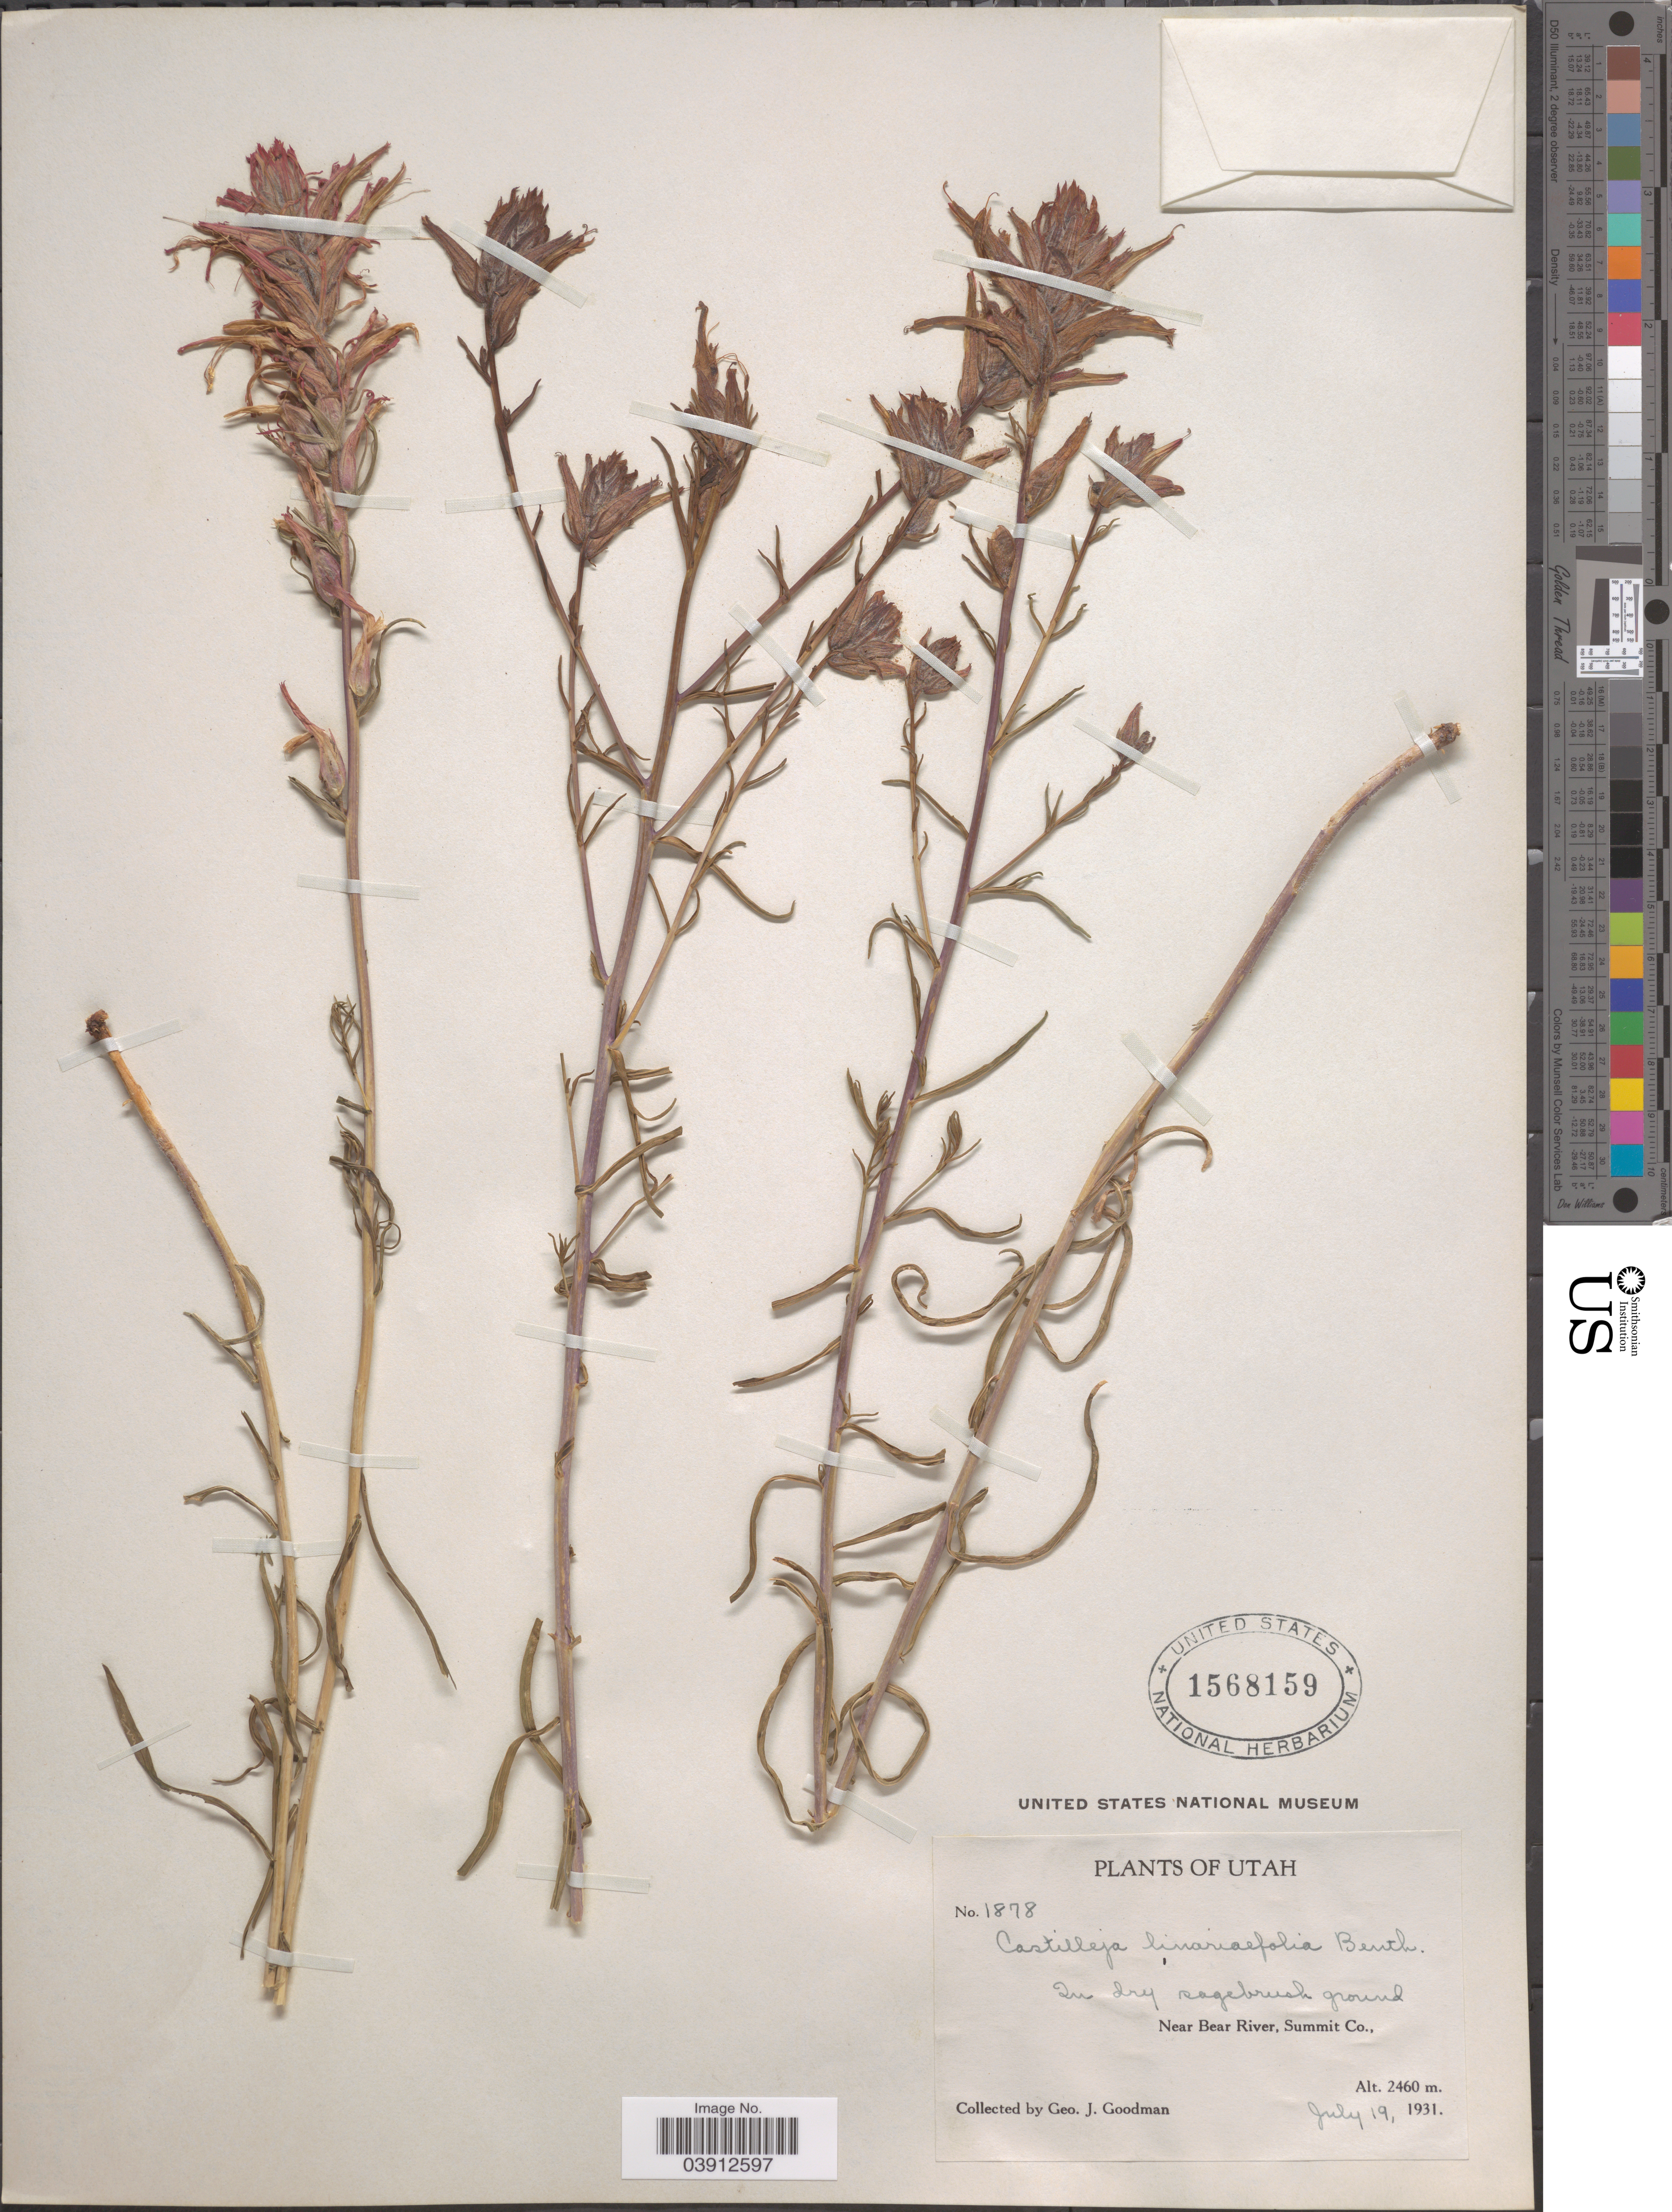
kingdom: Plantae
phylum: Tracheophyta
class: Magnoliopsida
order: Lamiales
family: Orobanchaceae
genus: Castilleja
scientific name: Castilleja linariifolia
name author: Benth.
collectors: G. J. Goodman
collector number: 1878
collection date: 1931-07-19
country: United States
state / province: Utah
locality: Near Bear River, Summit Co.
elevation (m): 2460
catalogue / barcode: US 1568159